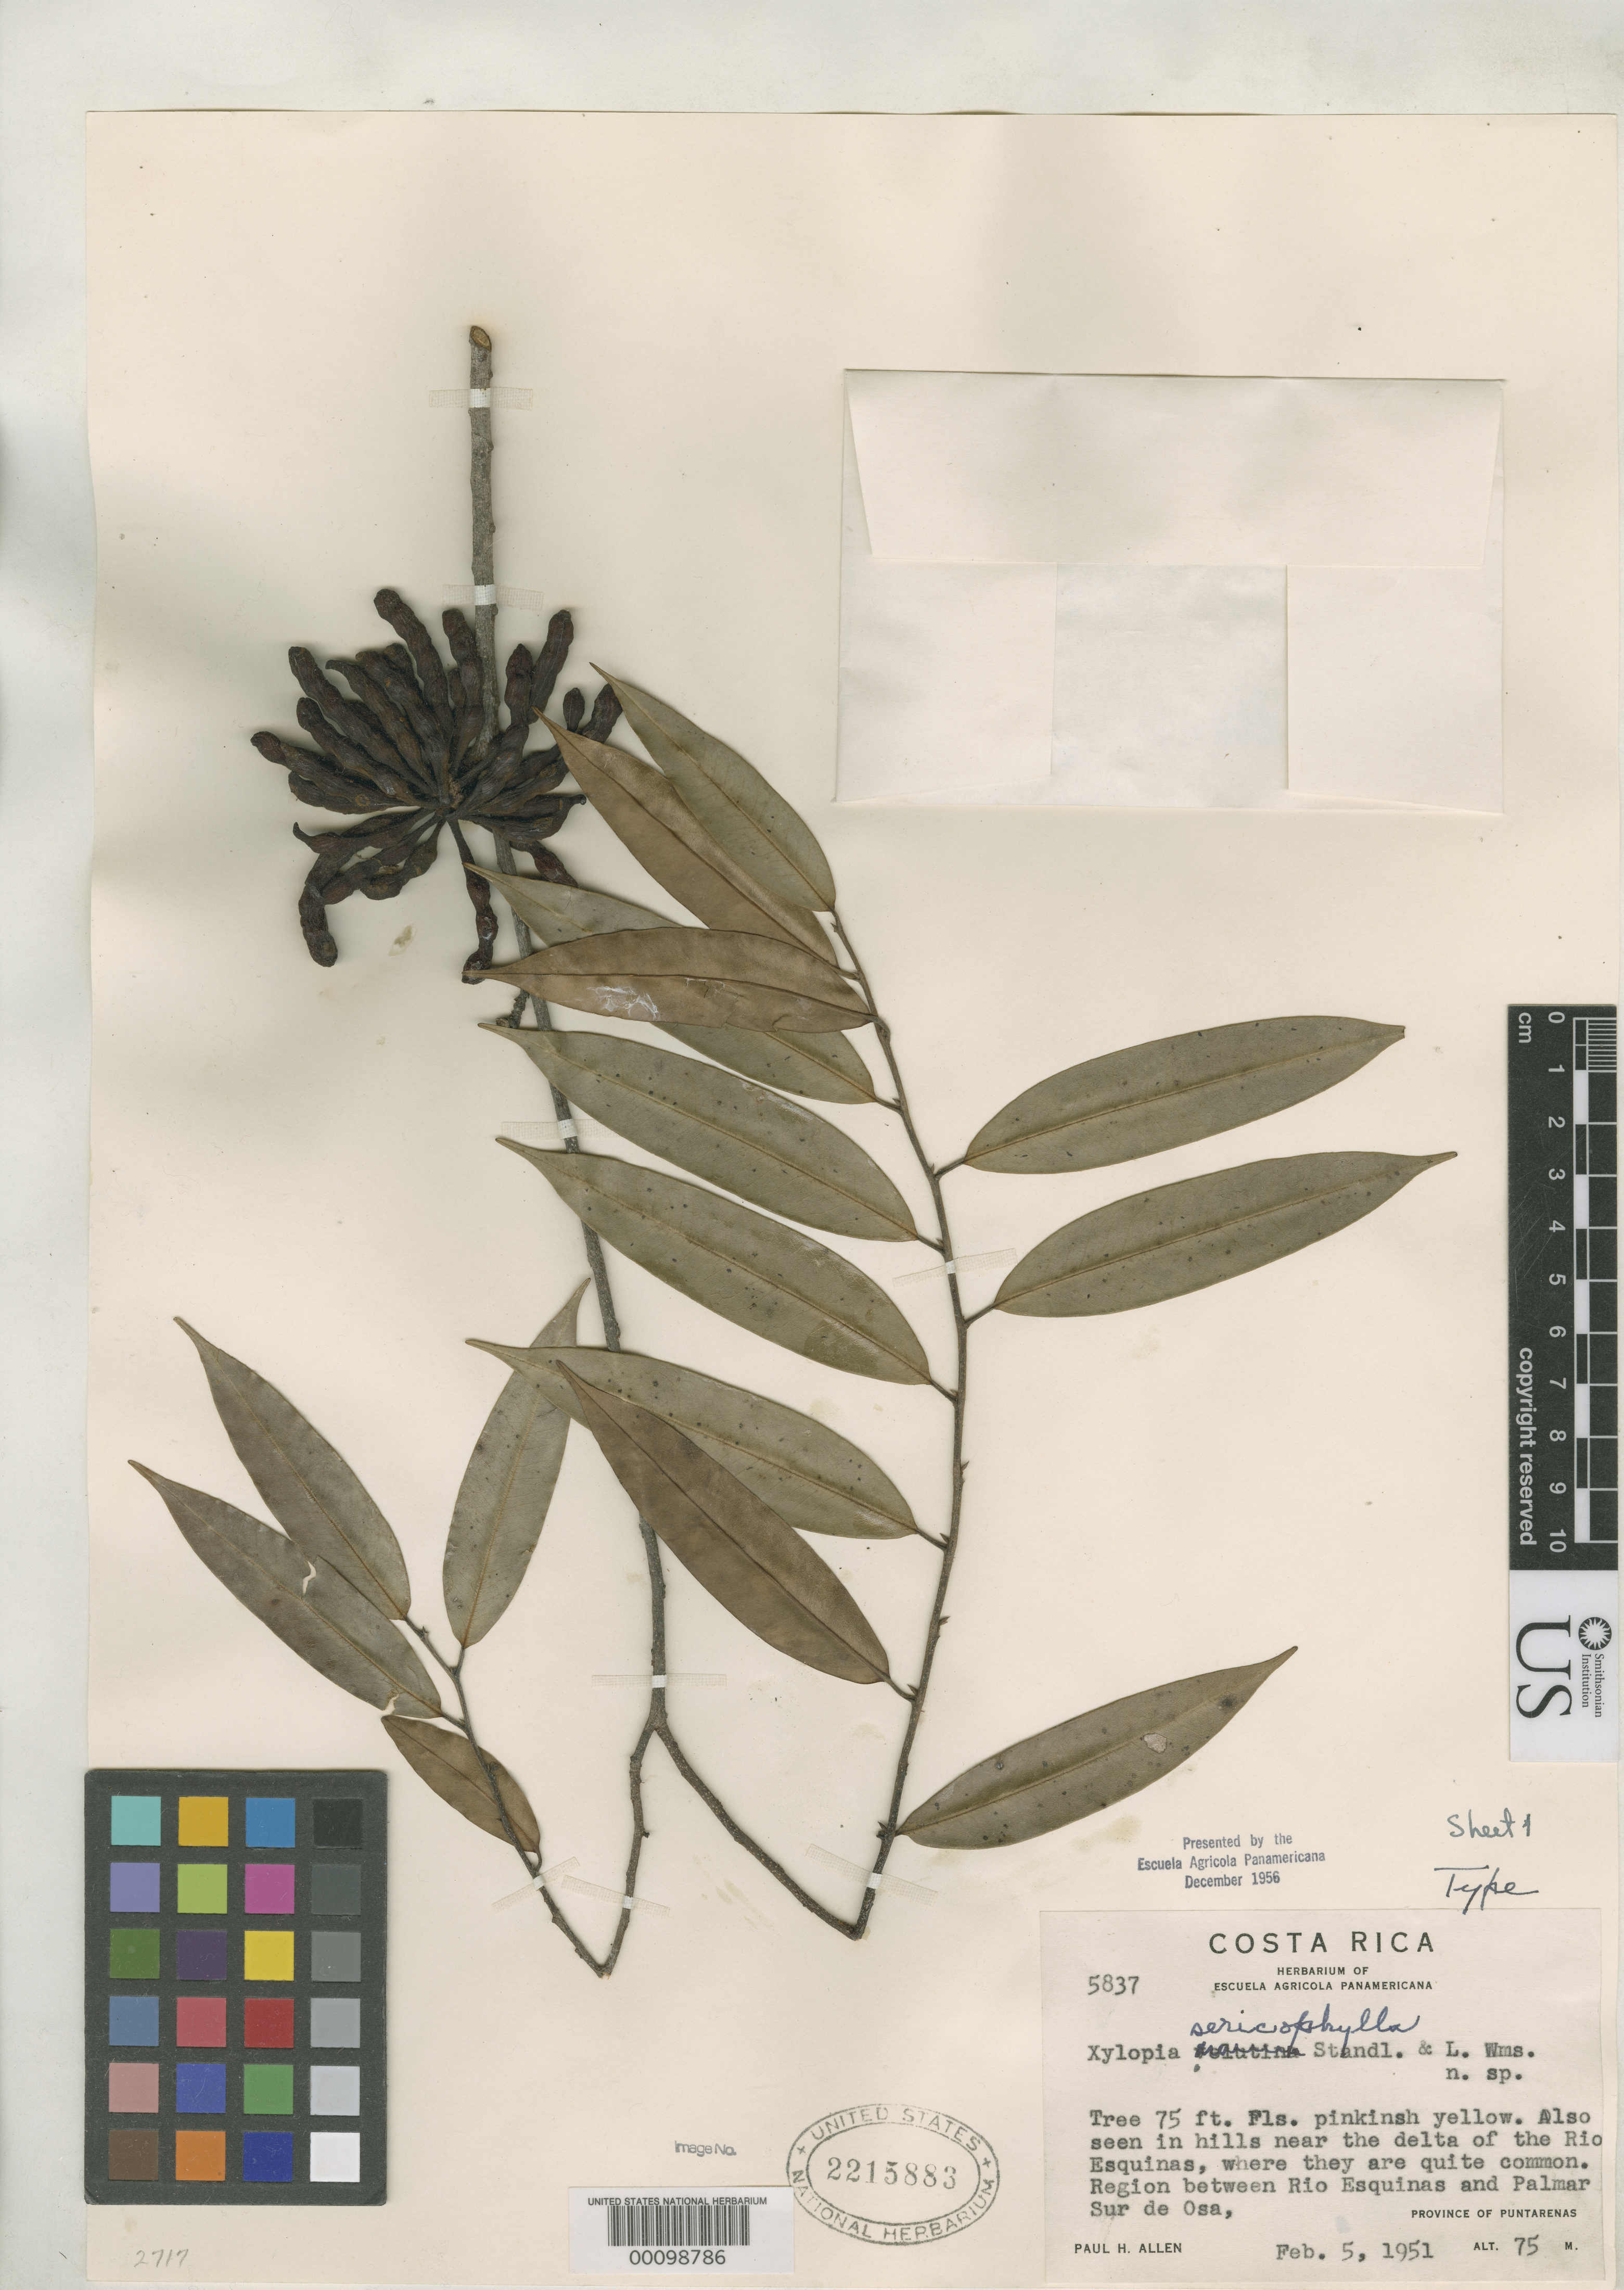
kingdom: Plantae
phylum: Tracheophyta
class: Magnoliopsida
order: Magnoliales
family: Annonaceae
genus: Xylopia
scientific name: Xylopia sericophylla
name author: Standl. & L.O. Williams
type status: Holotype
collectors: P. C. Allen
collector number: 5837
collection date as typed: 05 Feb 1951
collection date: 1951-02-05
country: Costa Rica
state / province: Puntarenas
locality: Hills near delta of Rio Esquinas, region between Rio Esquinas and Palmar Sur de Osa.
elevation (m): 75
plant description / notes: "Presented by the Escuela Agricola Panamericana December 1956." Holotype [on 2 sheets], transferred from EAP to US (see Dorr et al. 2009, Taxon 58: 993-1001).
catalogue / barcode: US 2215883